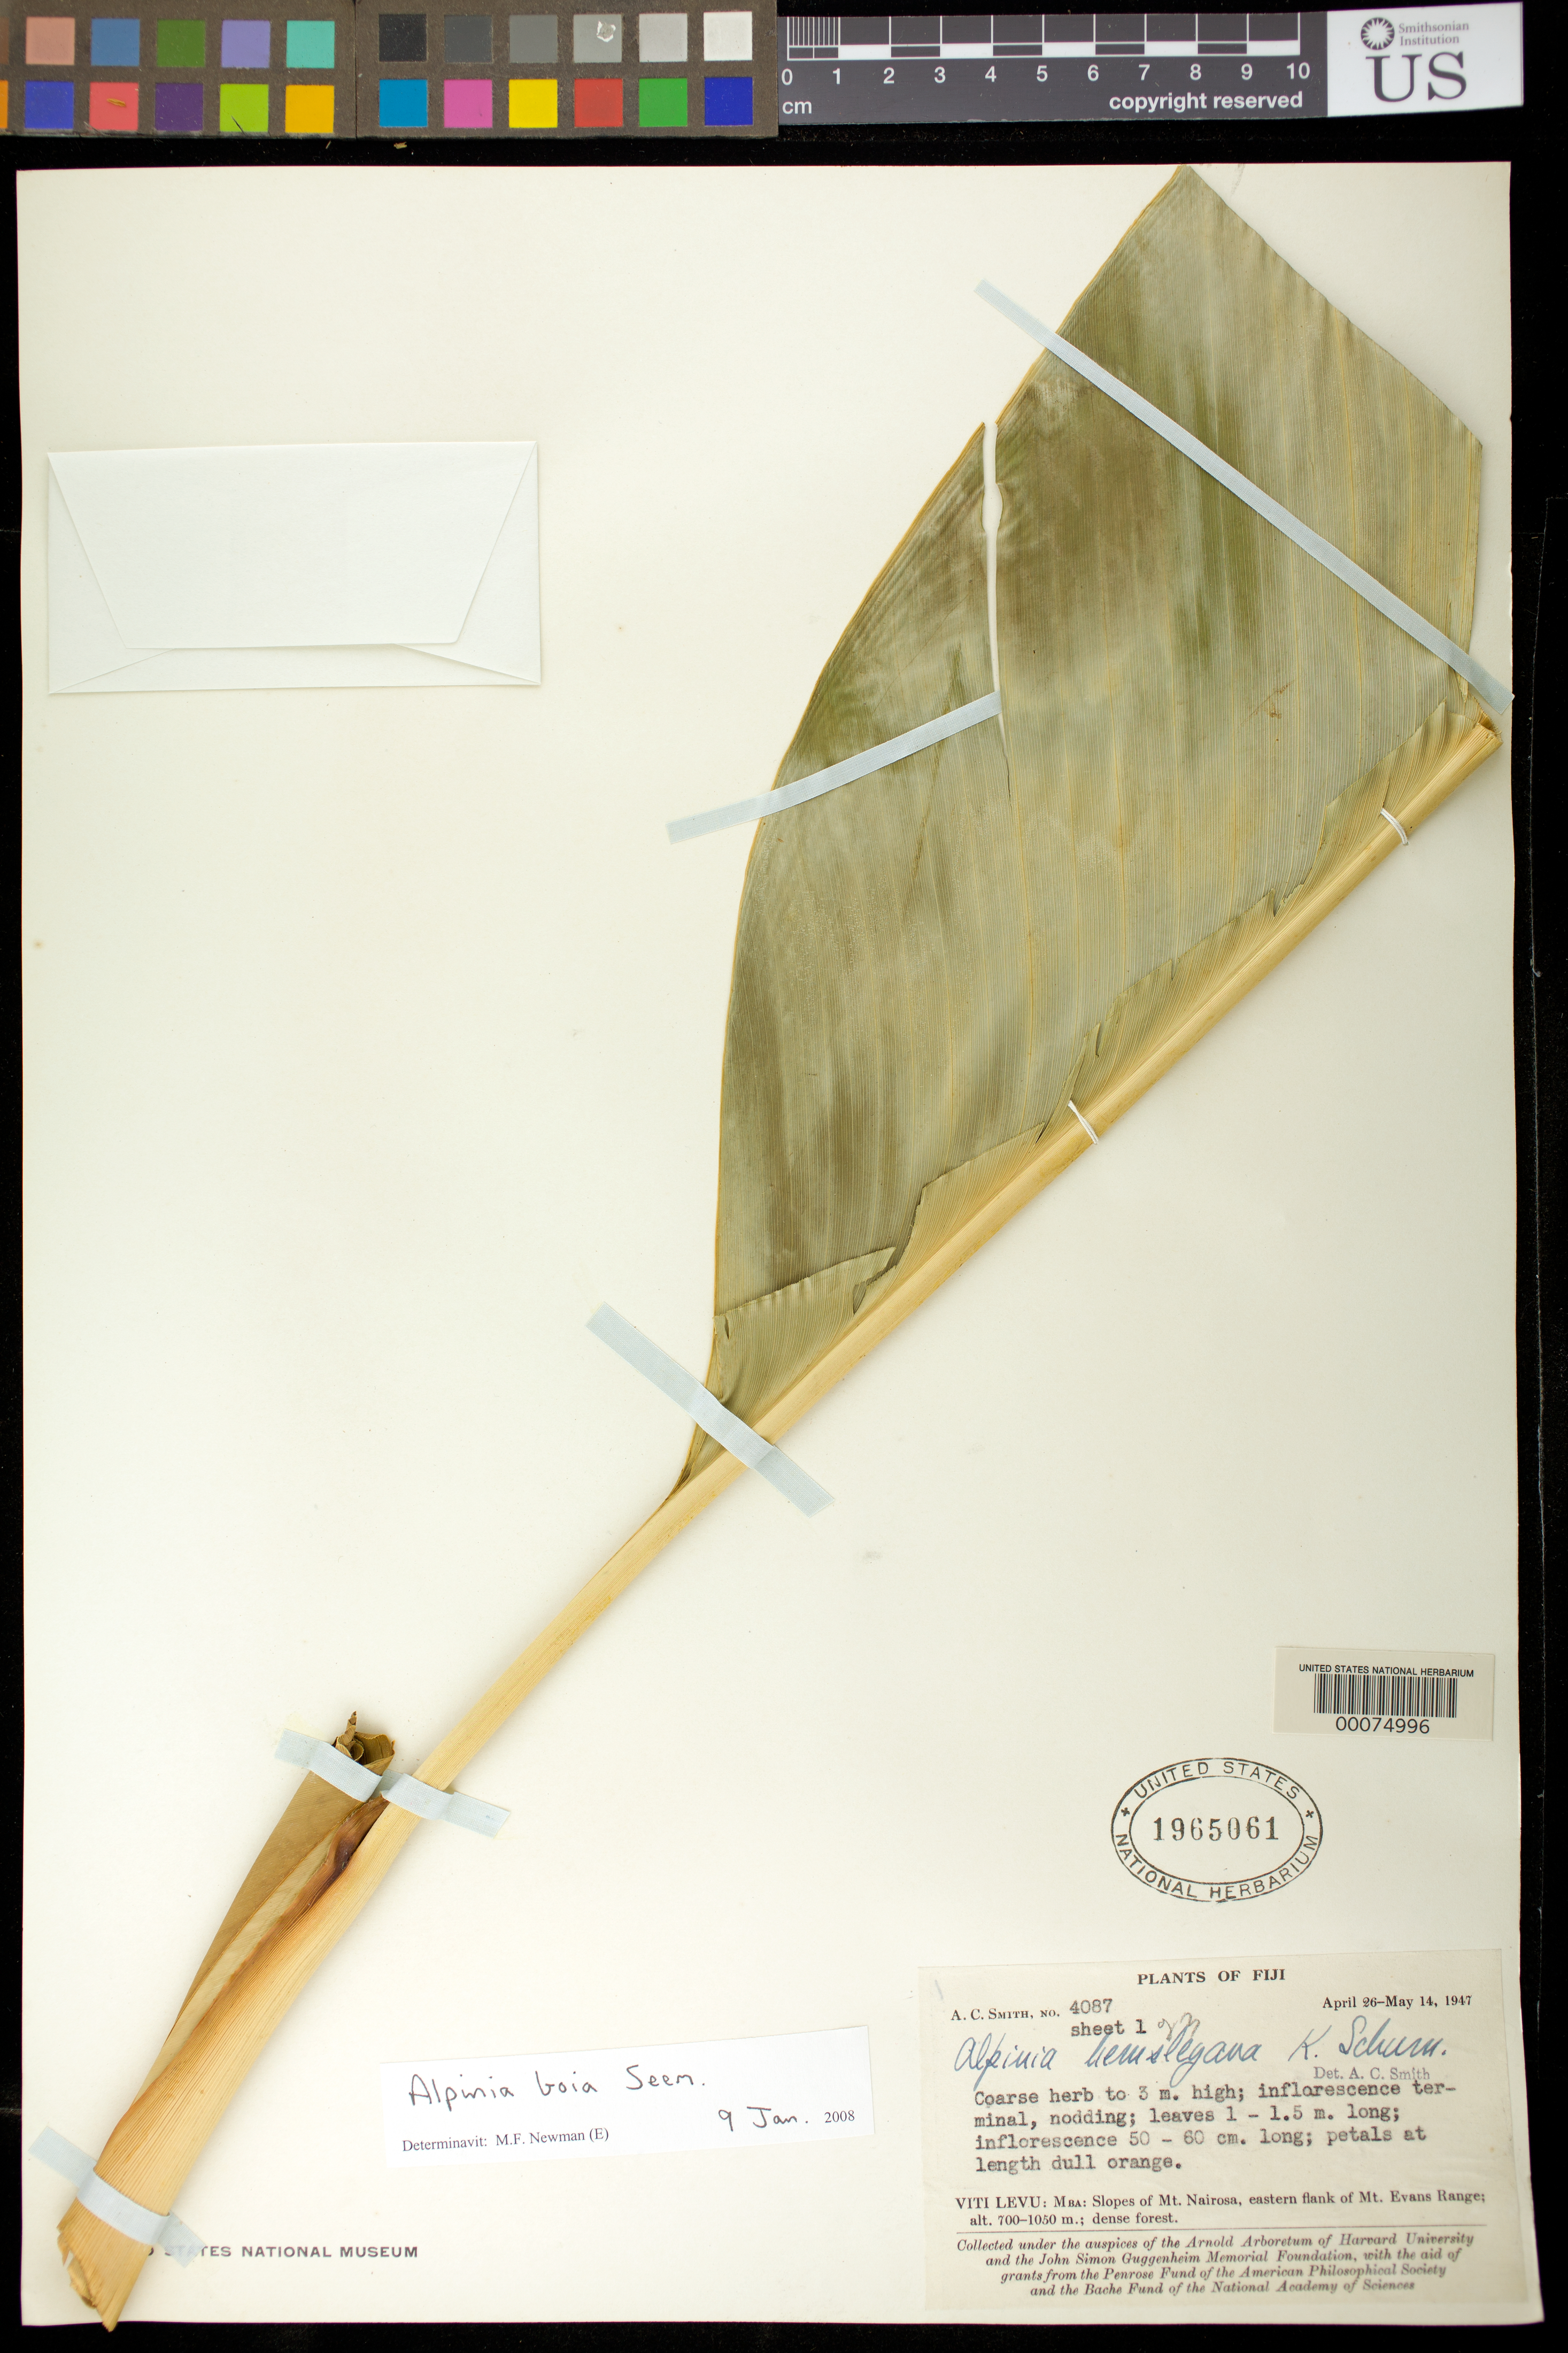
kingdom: Plantae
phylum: Tracheophyta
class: Liliopsida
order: Zingiberales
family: Zingiberaceae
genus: Alpinia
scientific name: Alpinia boia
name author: Seem.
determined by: Newman, M. F.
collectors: A. C. Smith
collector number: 4087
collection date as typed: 26 Apr 1947 to 14 May 1947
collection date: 1947-04-26/1947-05-14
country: Fiji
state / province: Western Division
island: Viti Levu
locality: Mba Prov., slopes of mt nairosa, eastern flank of mt evans range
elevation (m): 700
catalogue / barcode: US 1965061